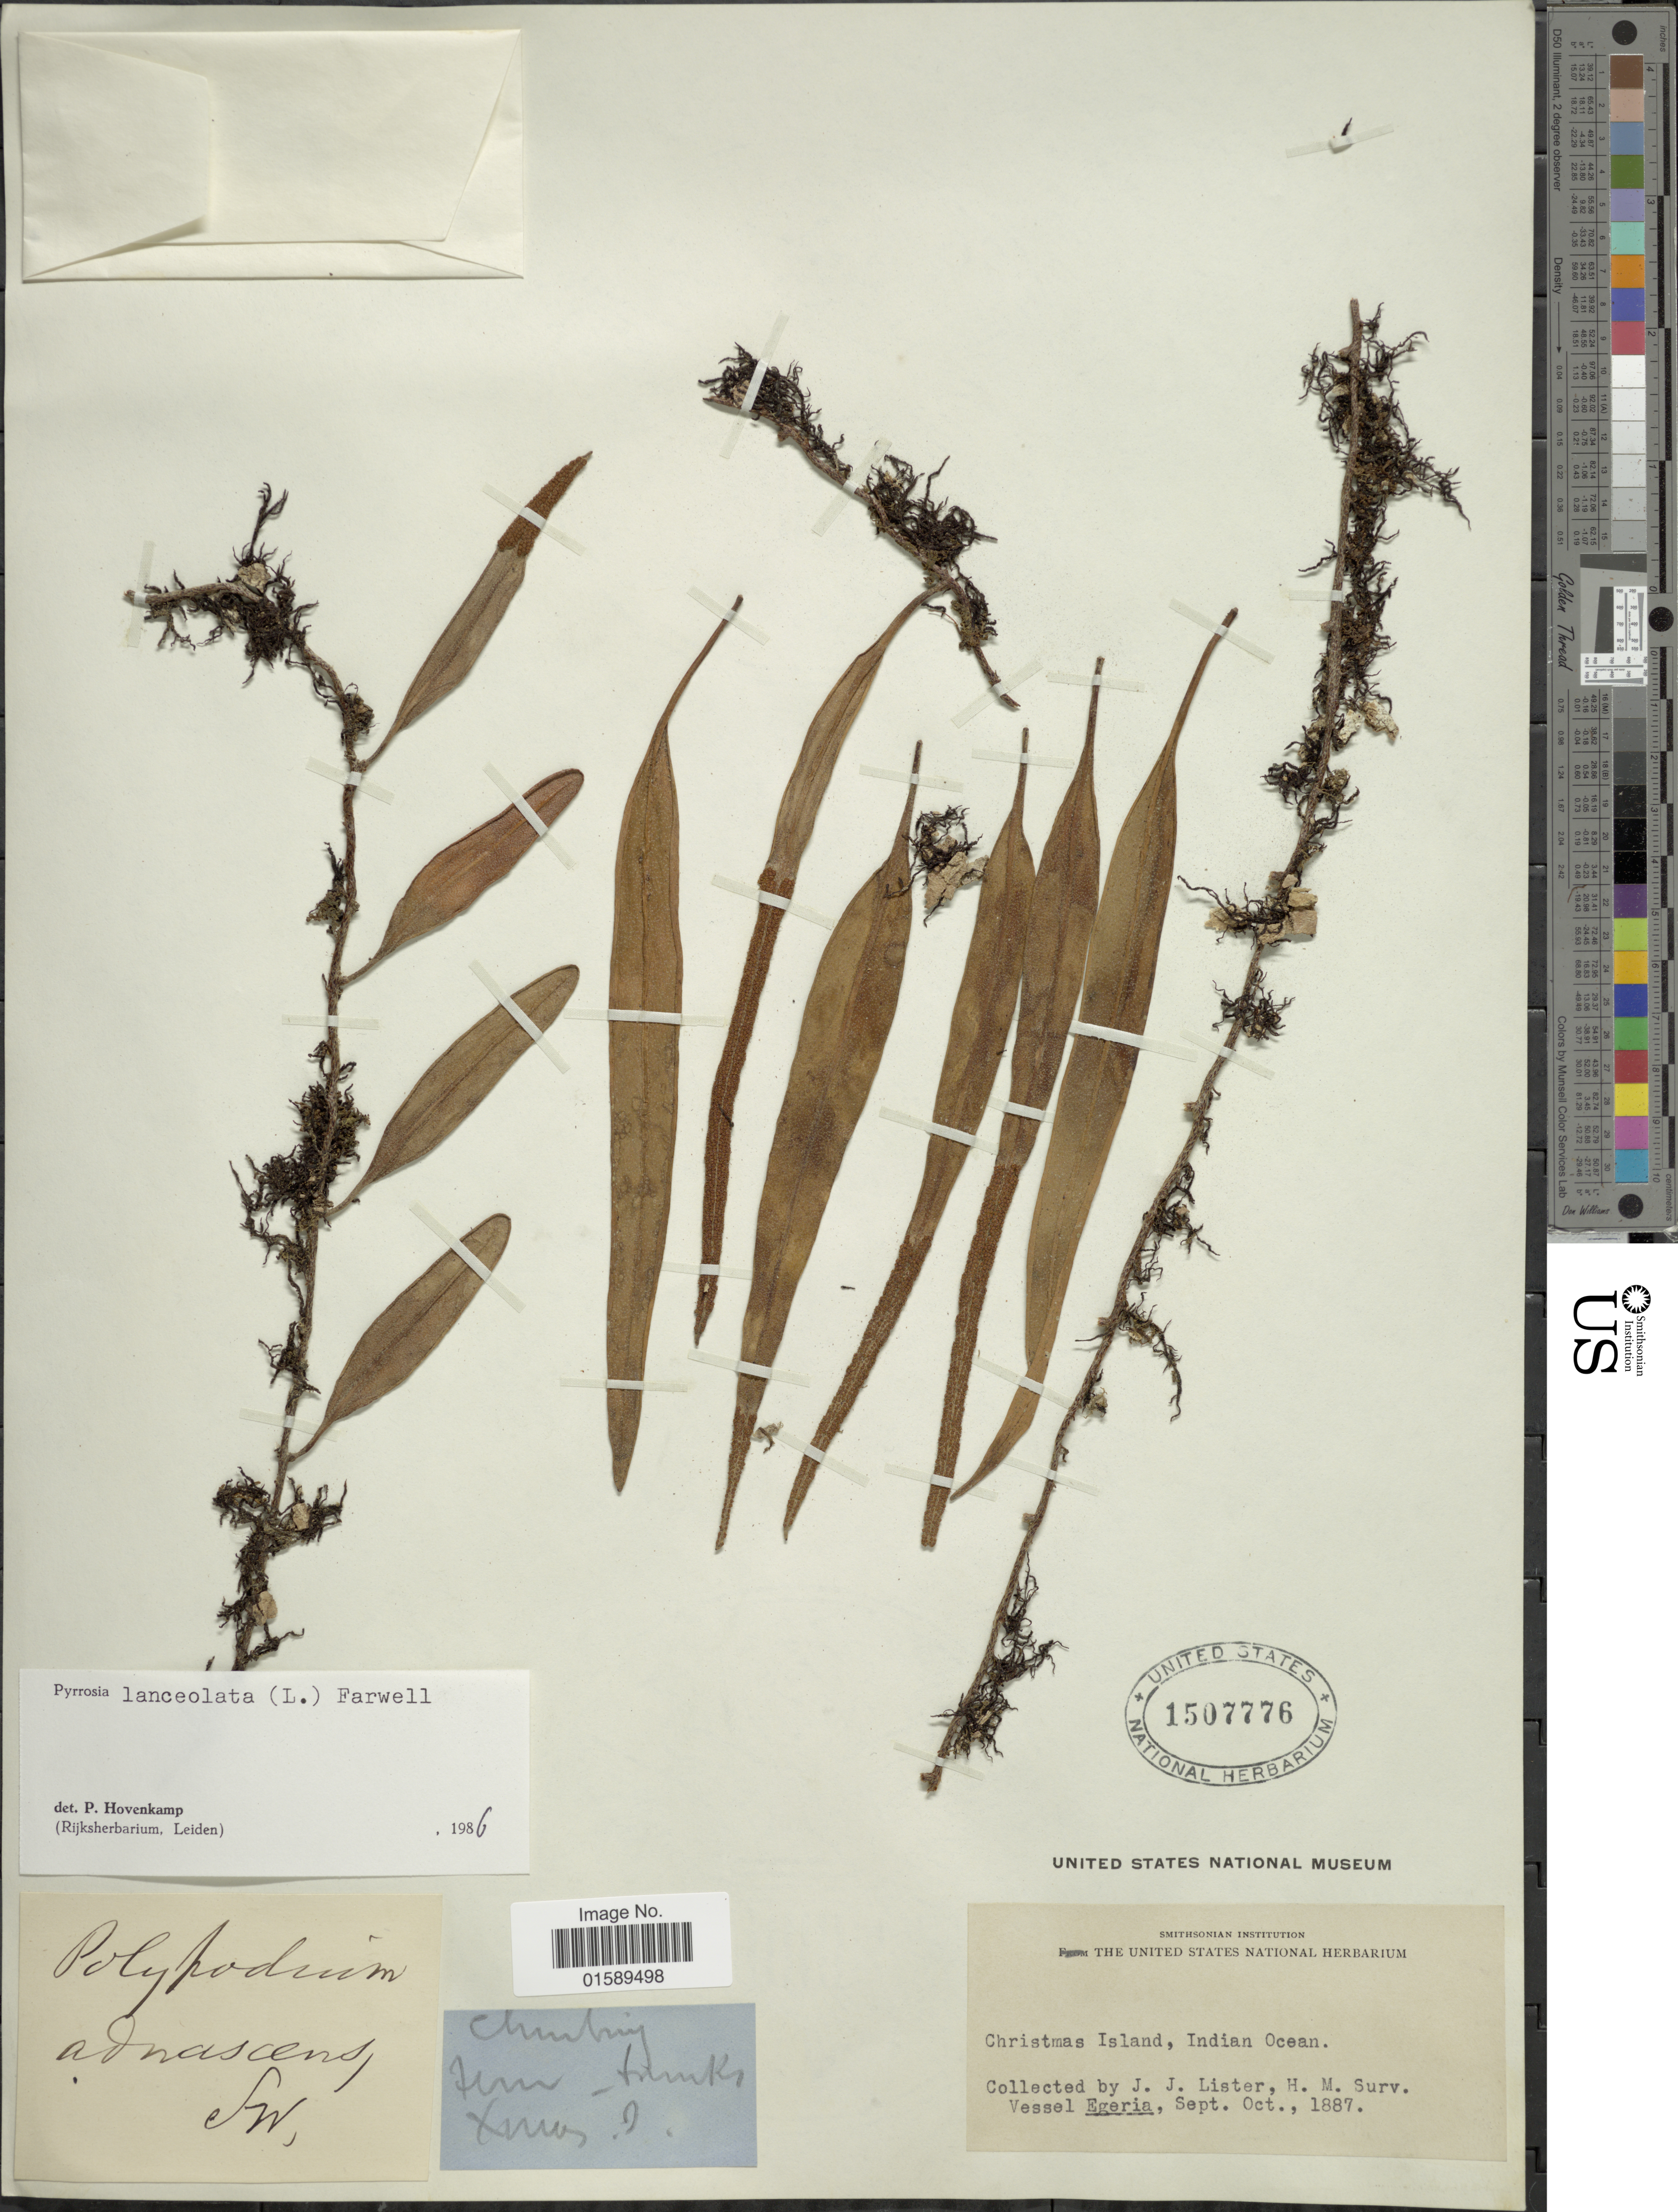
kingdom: Plantae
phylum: Tracheophyta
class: Polypodiopsida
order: Polypodiales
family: Polypodiaceae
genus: Pyrrosia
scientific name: Pyrrosia lanceolata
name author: (L.) Farw.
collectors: J. Lister & H. Surv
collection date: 1887-09/1887-10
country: Australia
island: Christmas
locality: Christmas Island. Indian Ocean, Vessel Engeria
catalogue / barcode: US 1507776